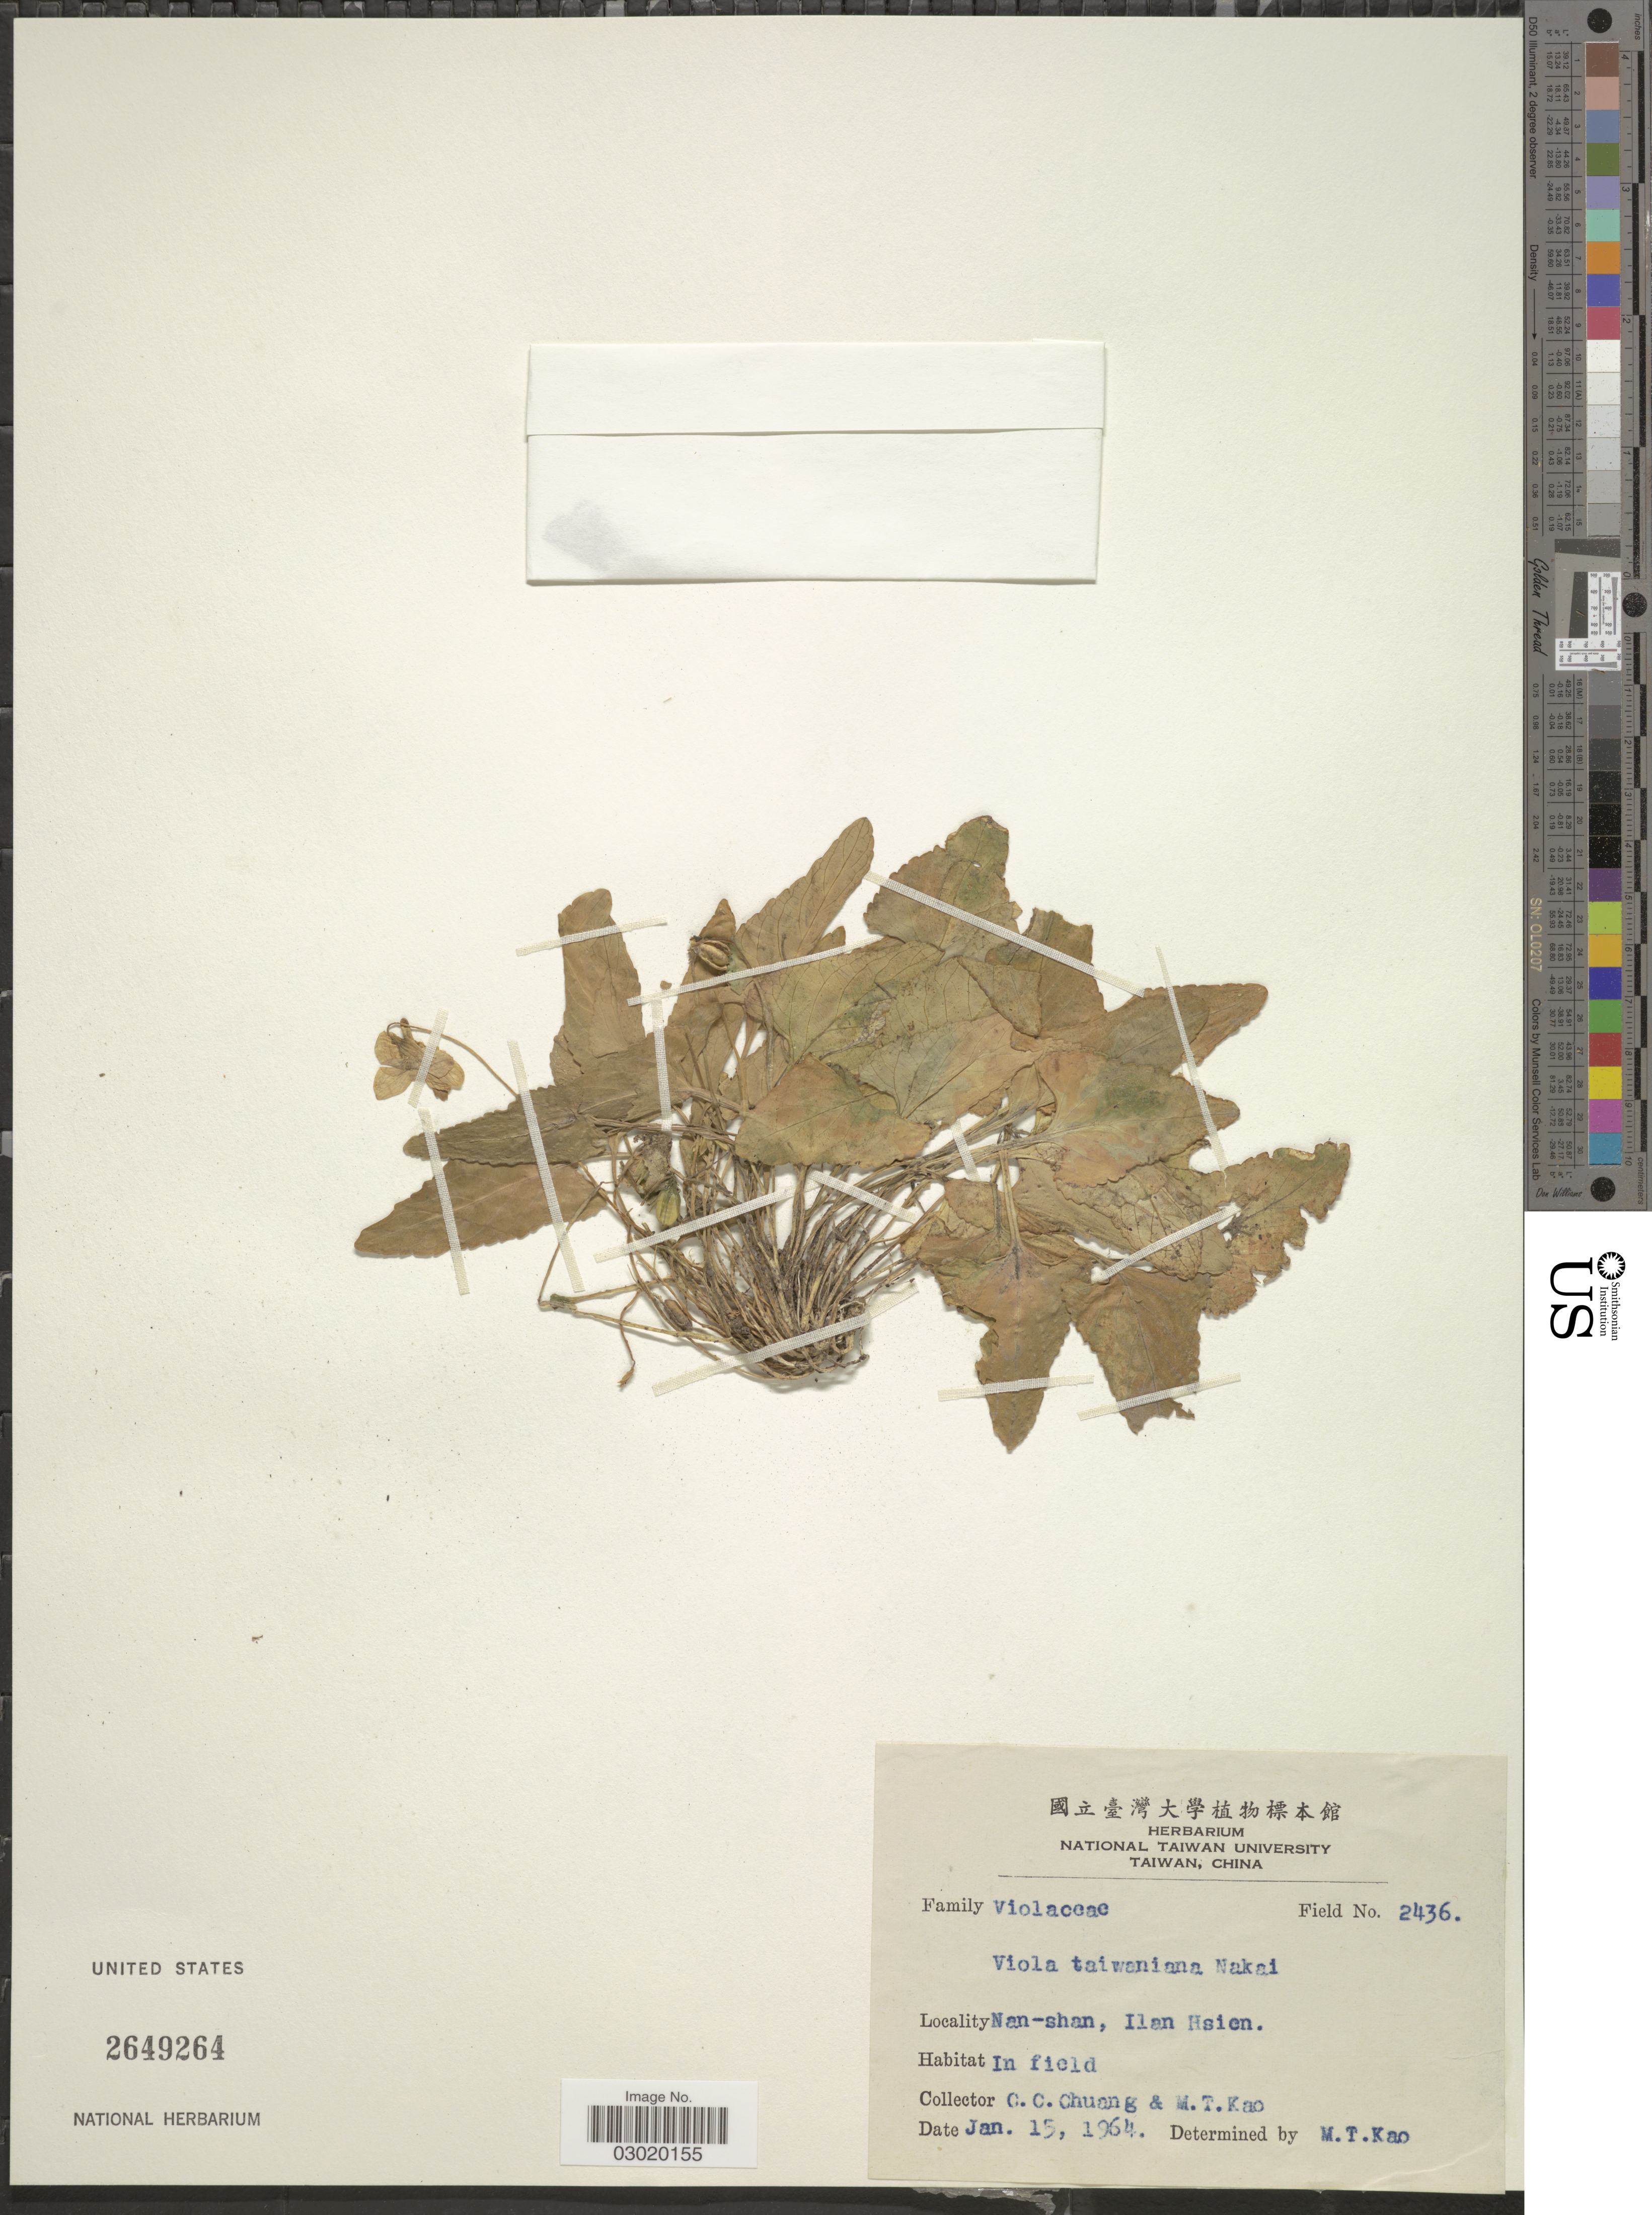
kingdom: Plantae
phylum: Tracheophyta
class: Magnoliopsida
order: Malpighiales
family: Violaceae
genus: Viola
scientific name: Viola taiwaniana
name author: Nakai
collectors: C. C. Chuang & M. T. Kao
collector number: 2436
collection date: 1964-01-15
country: Taiwan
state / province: Ilan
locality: Nan-shan, Ilan Hsien.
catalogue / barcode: US 2649264